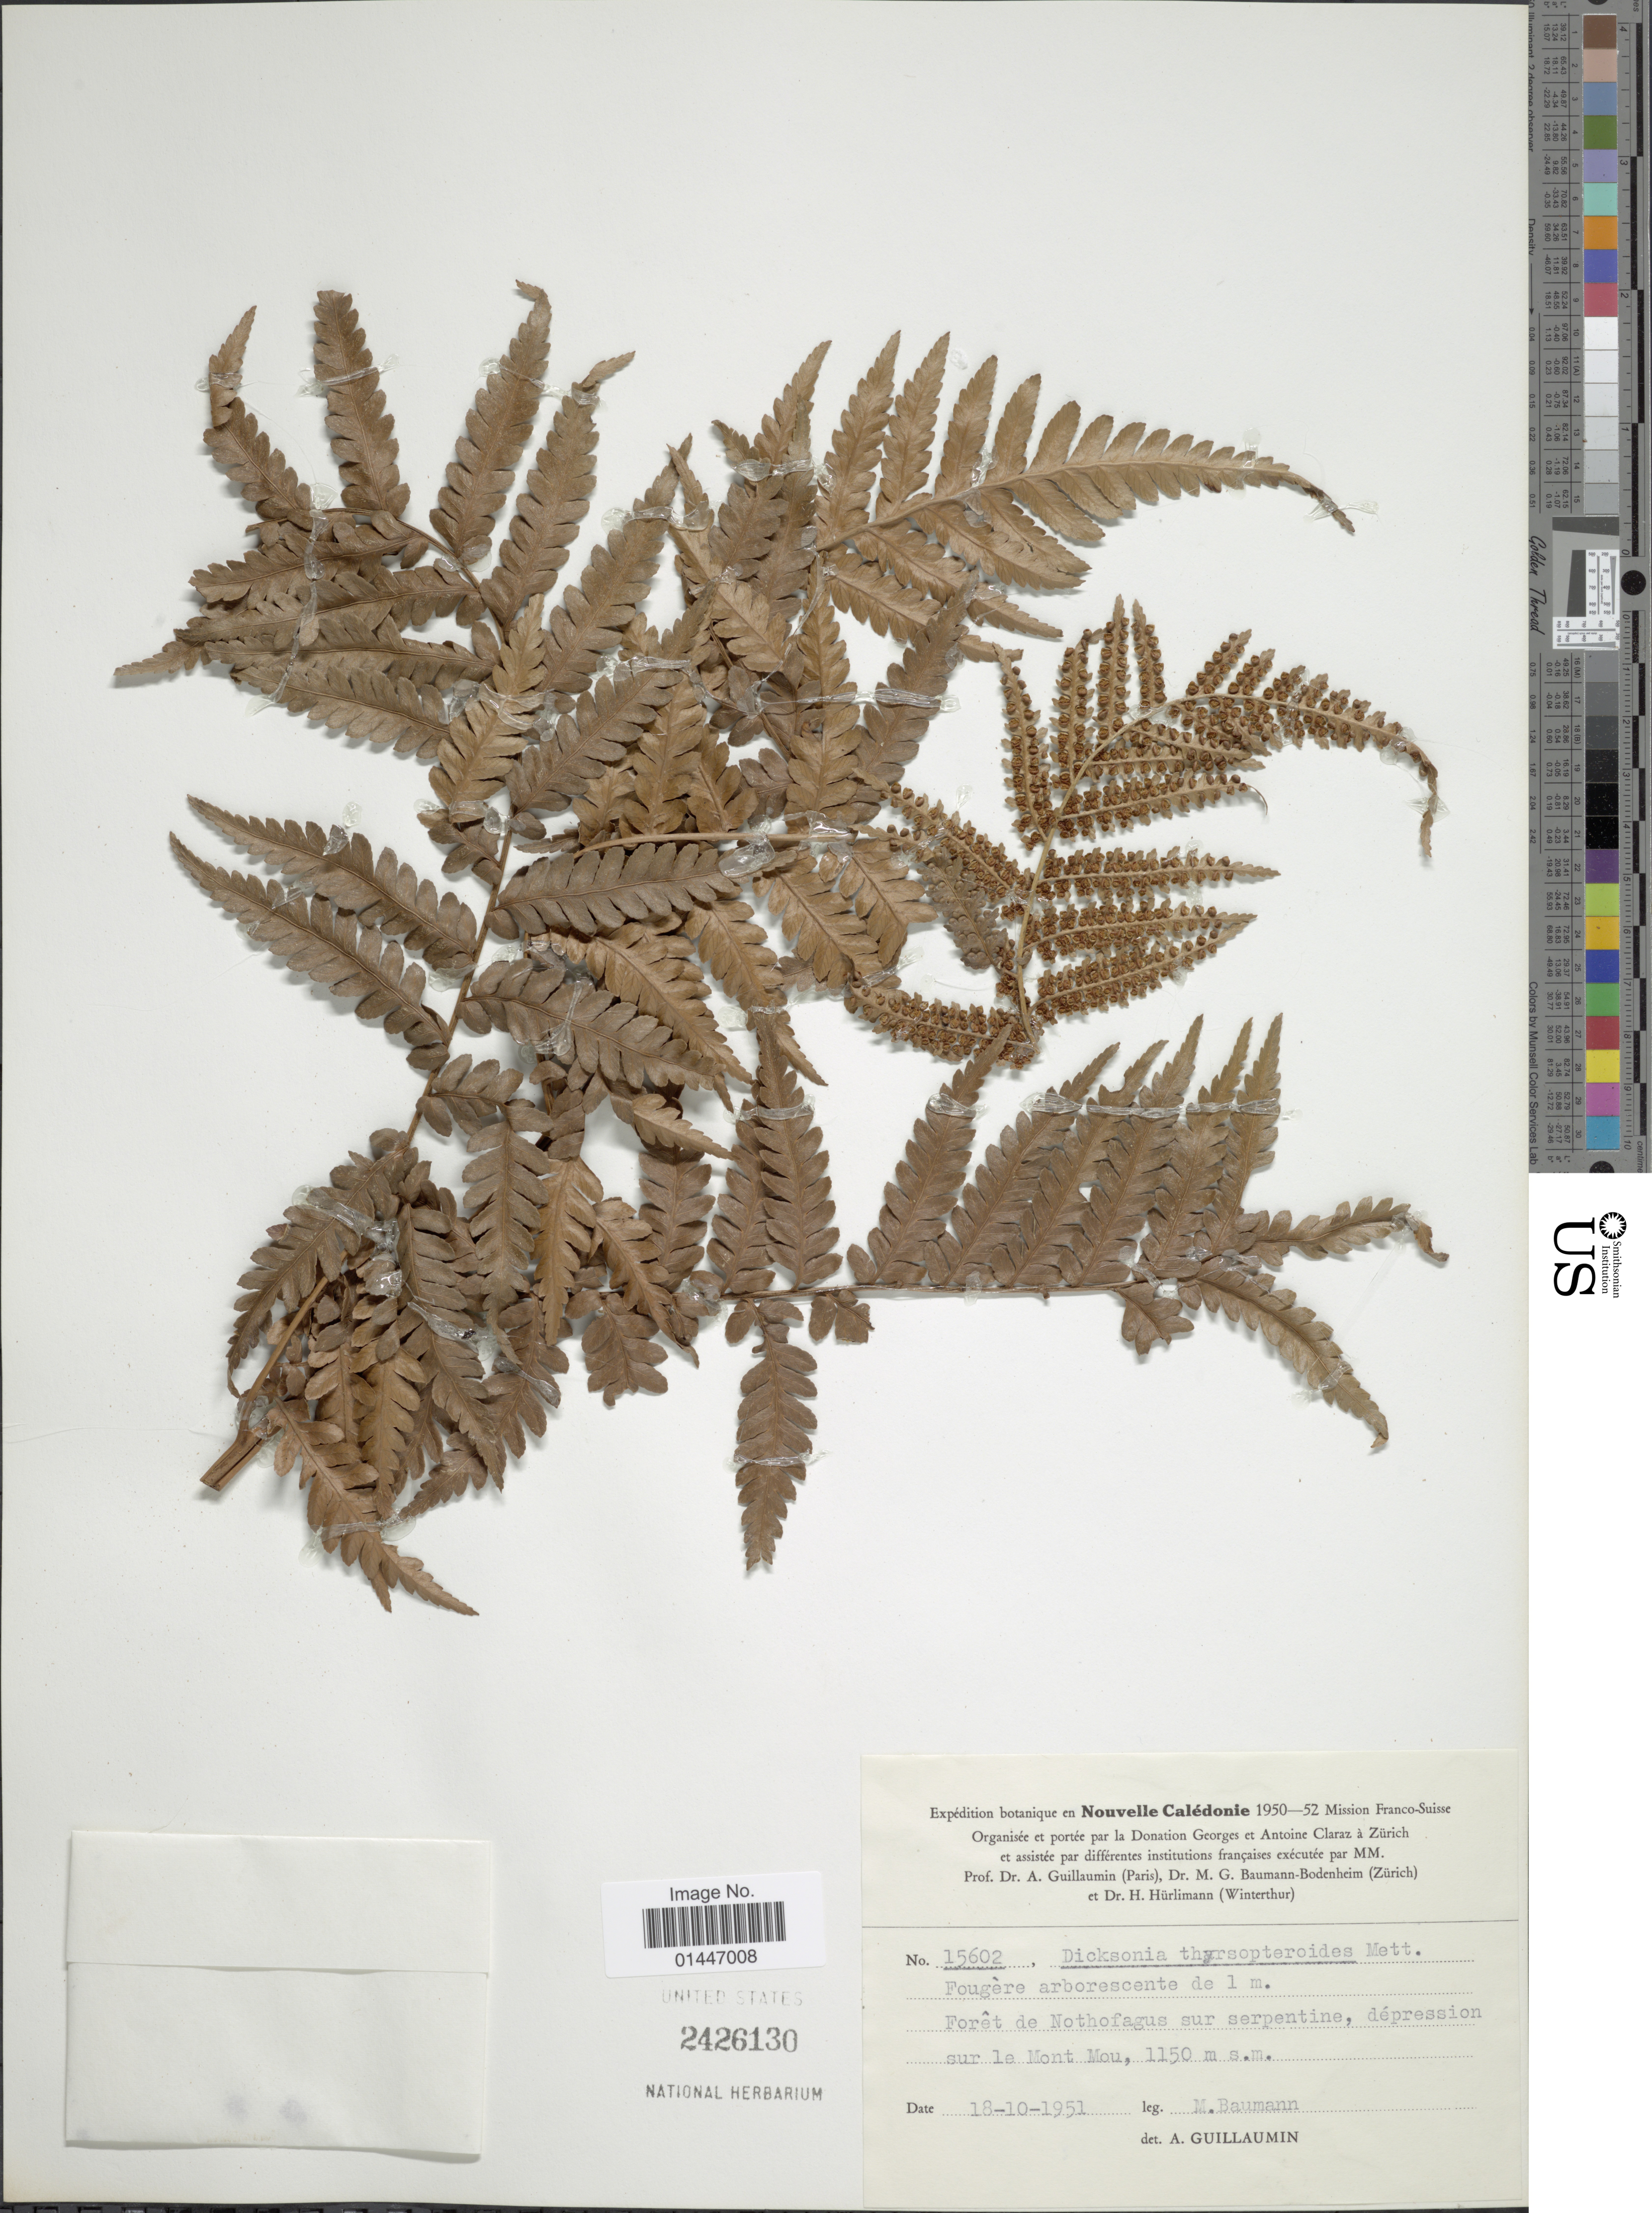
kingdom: Plantae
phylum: Tracheophyta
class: Polypodiopsida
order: Cyatheales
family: Dicksoniaceae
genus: Dicksonia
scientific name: Dicksonia thyrsopteroides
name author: Mett.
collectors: M. Baumann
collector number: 15602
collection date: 1951-10-18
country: New Caledonia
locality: Foret de Nothofagus sur serpentine, depression sur le Mont Mou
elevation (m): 1150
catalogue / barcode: US 2426130